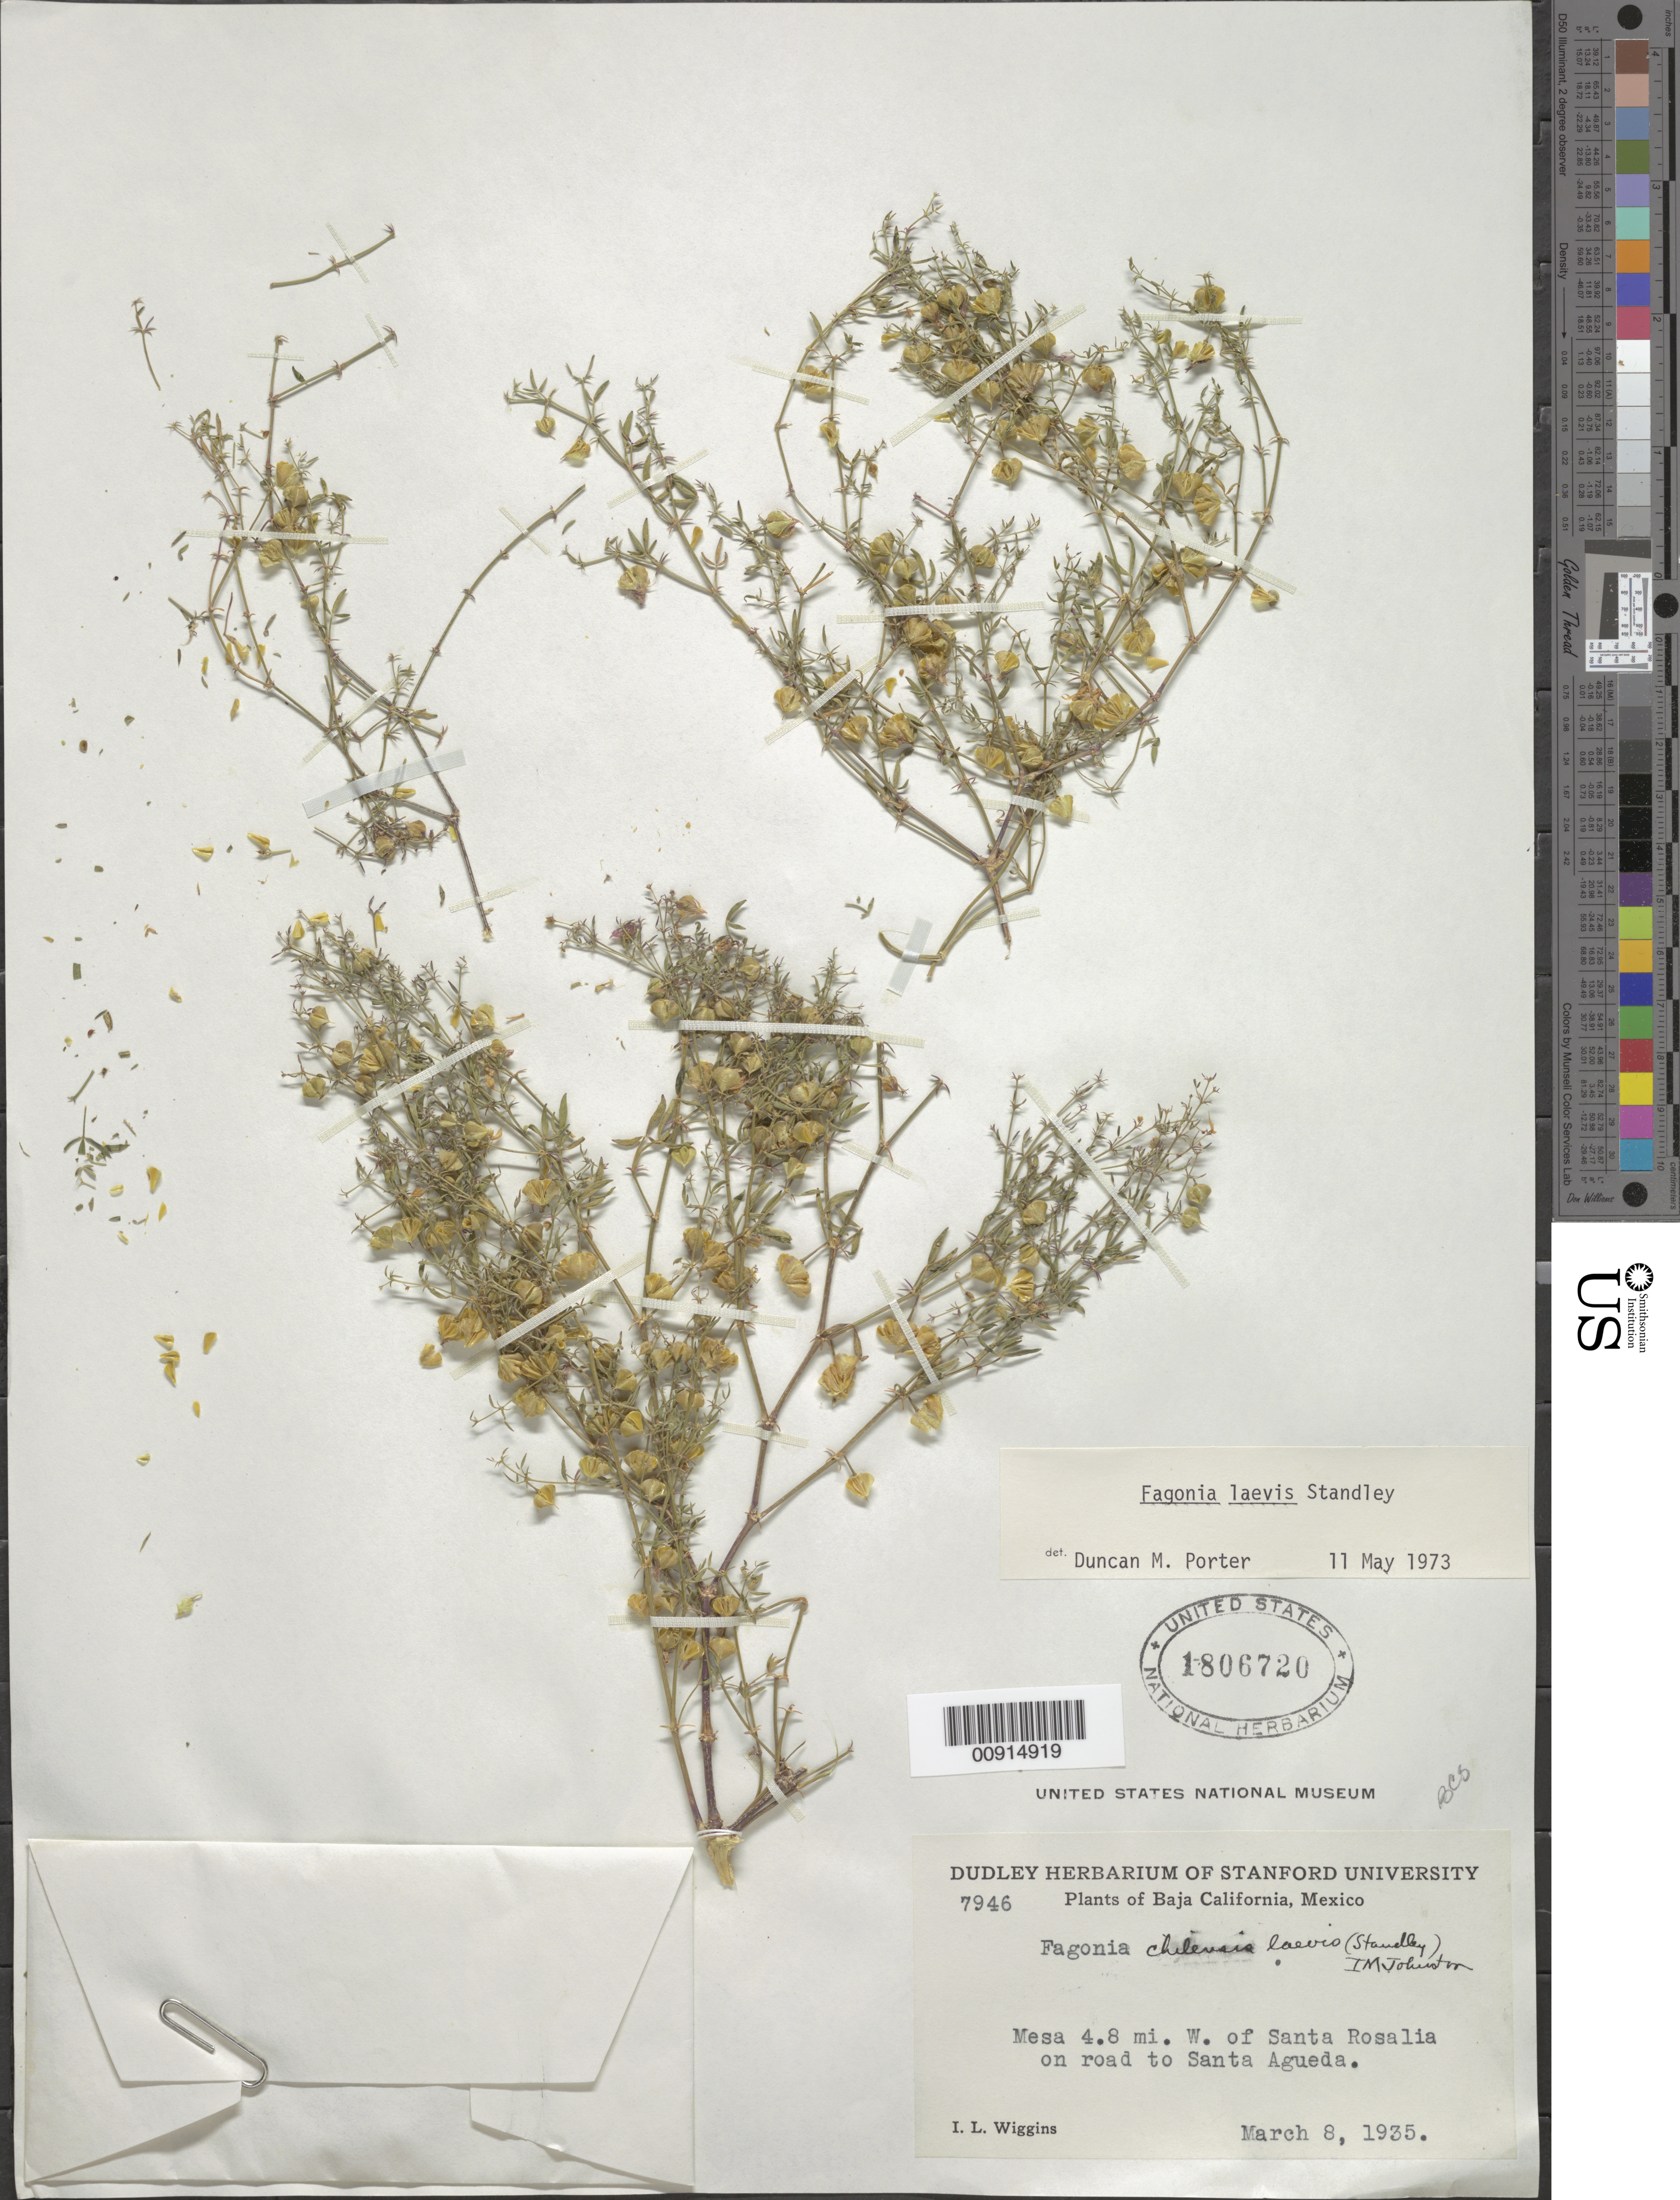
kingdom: Plantae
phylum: Tracheophyta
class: Magnoliopsida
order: Zygophyllales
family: Zygophyllaceae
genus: Fagonia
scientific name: Fagonia laevis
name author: Standl.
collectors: I. L. Wiggins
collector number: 7946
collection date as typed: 08 Mar 1935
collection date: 1935-03-08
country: Mexico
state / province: Baja California Sur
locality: Mesa 4.8 mi. W of Santa Rosalia on road to Santa Agueda. Baja California.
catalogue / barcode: US 1806720